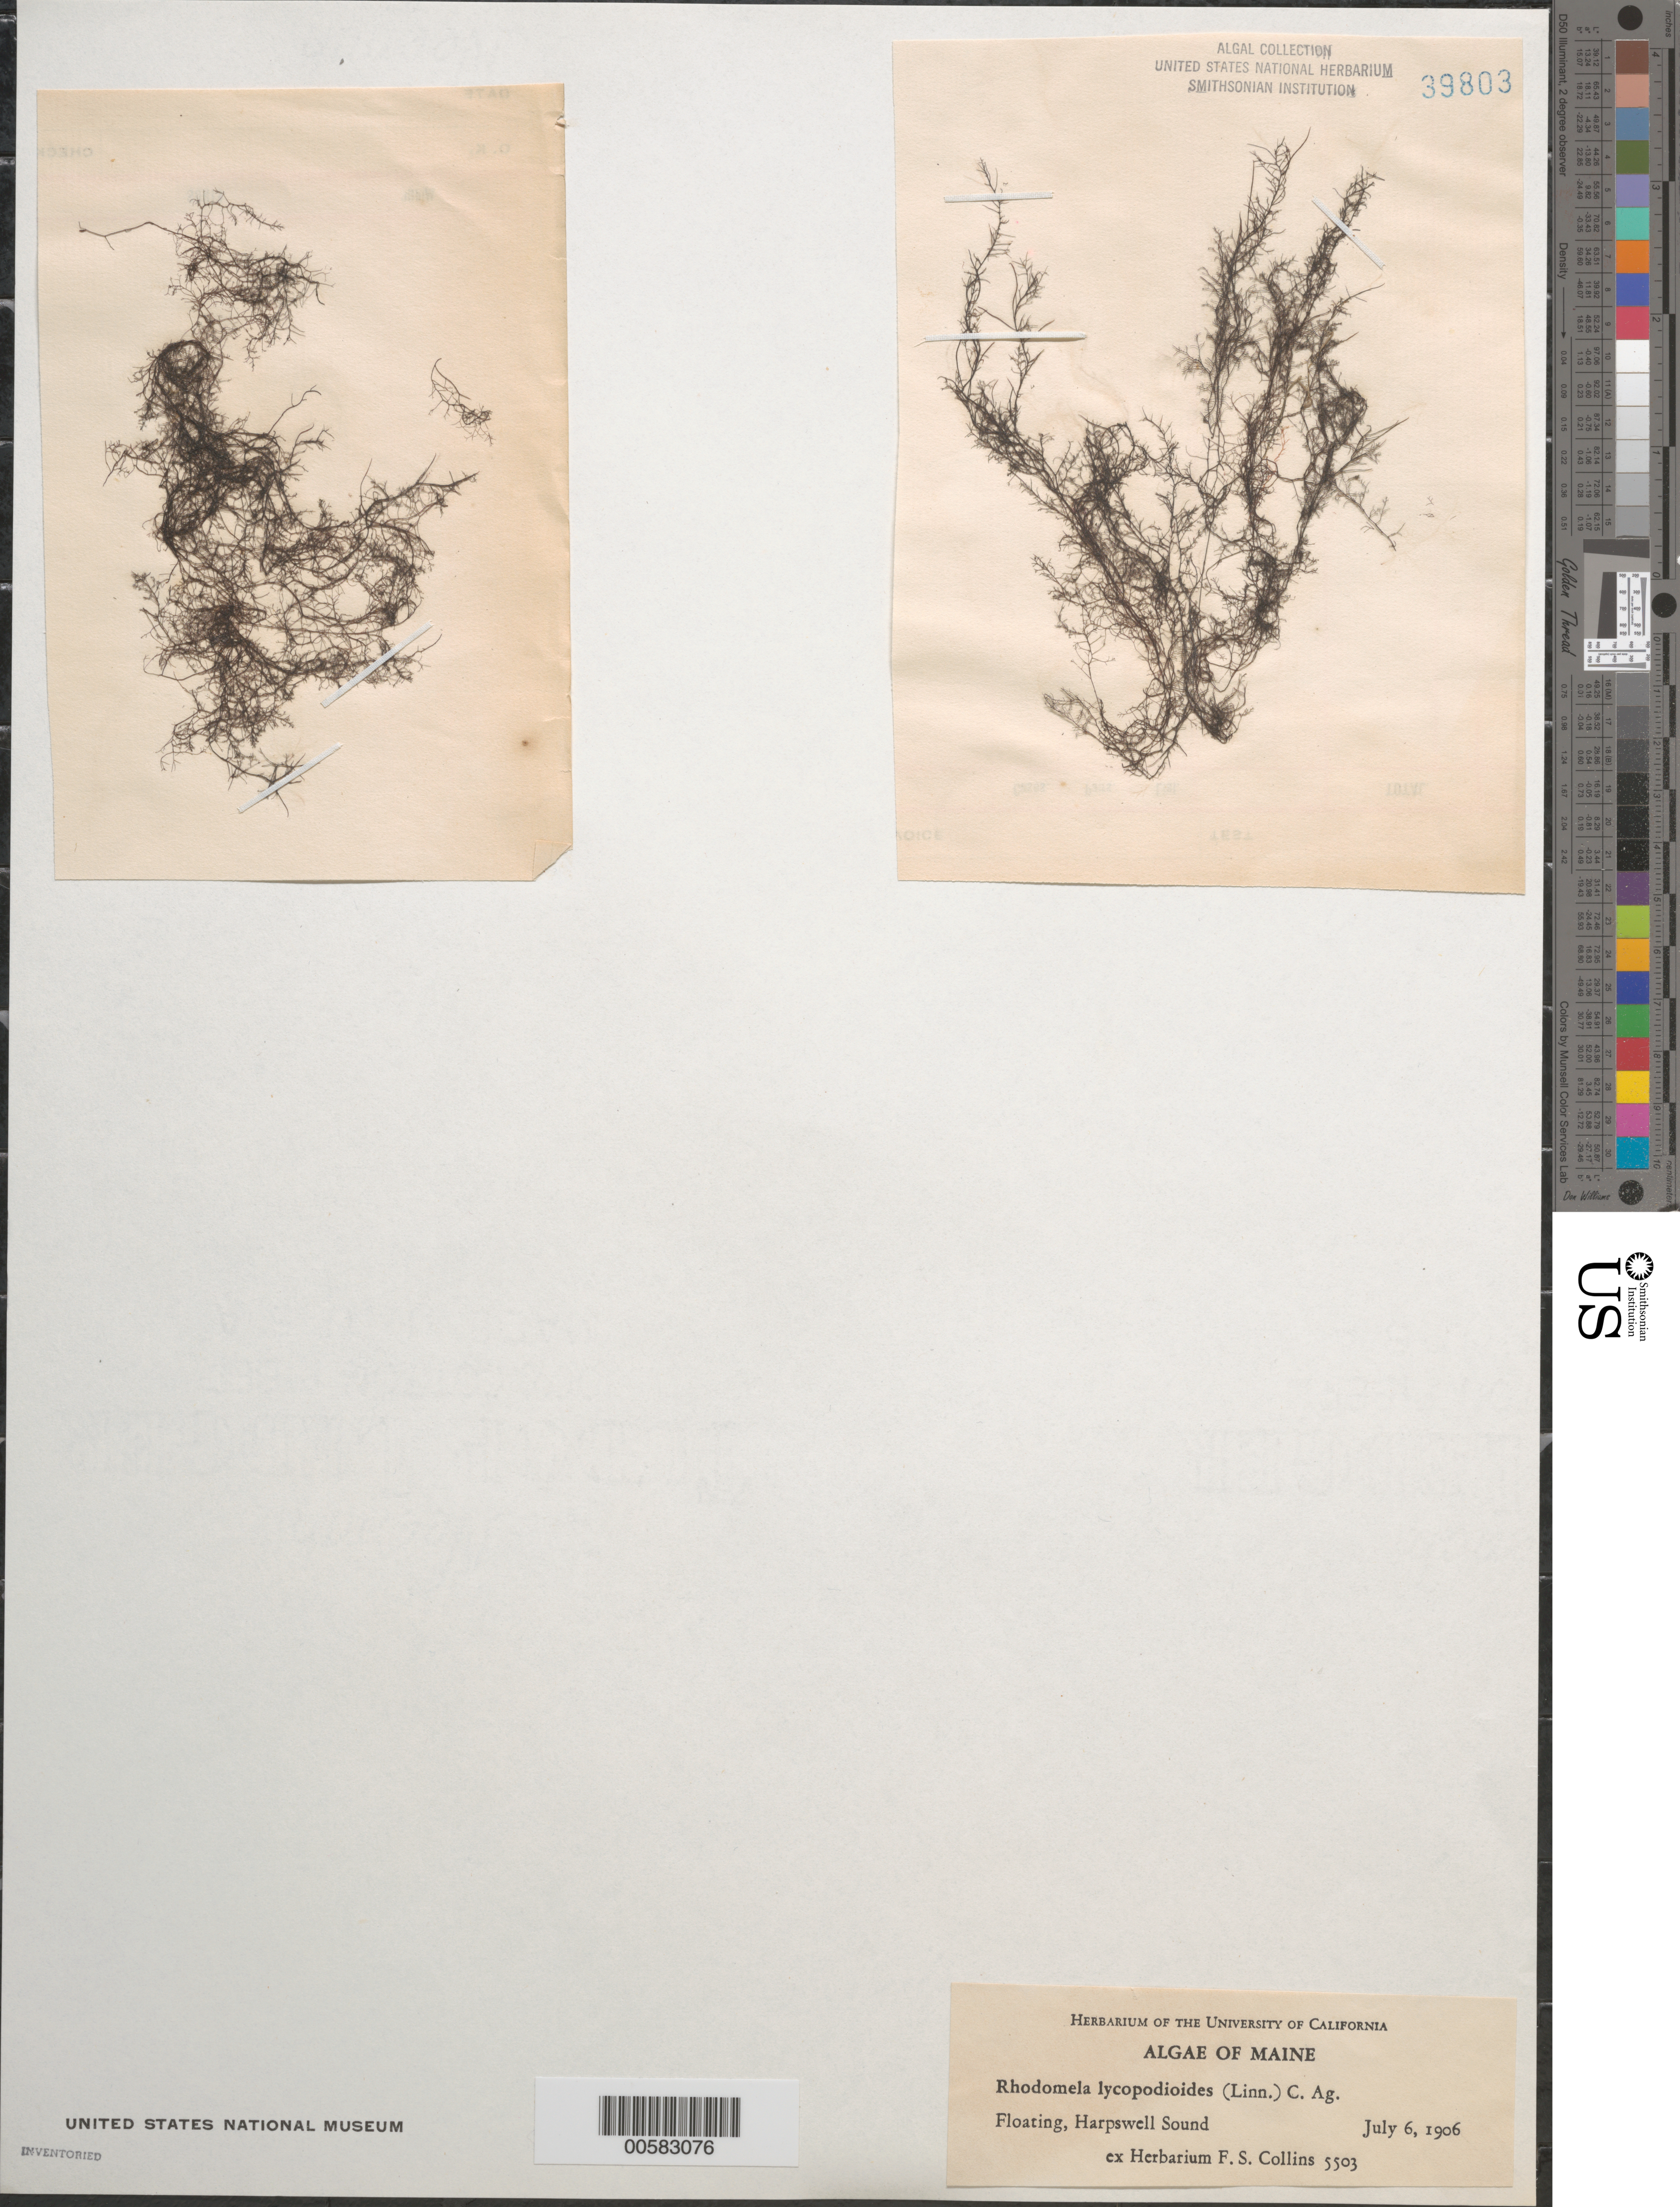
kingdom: Plantae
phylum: Rhodophyta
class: Florideophyceae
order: Ceramiales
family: Rhodomelaceae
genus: Rhodomela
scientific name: Rhodomela lycopodioides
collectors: F. Collins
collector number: FSC 5503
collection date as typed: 06 Jul 1906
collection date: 1906-07-06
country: United States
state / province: Maine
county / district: Cumberland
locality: Harpswell Sound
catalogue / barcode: US 39803